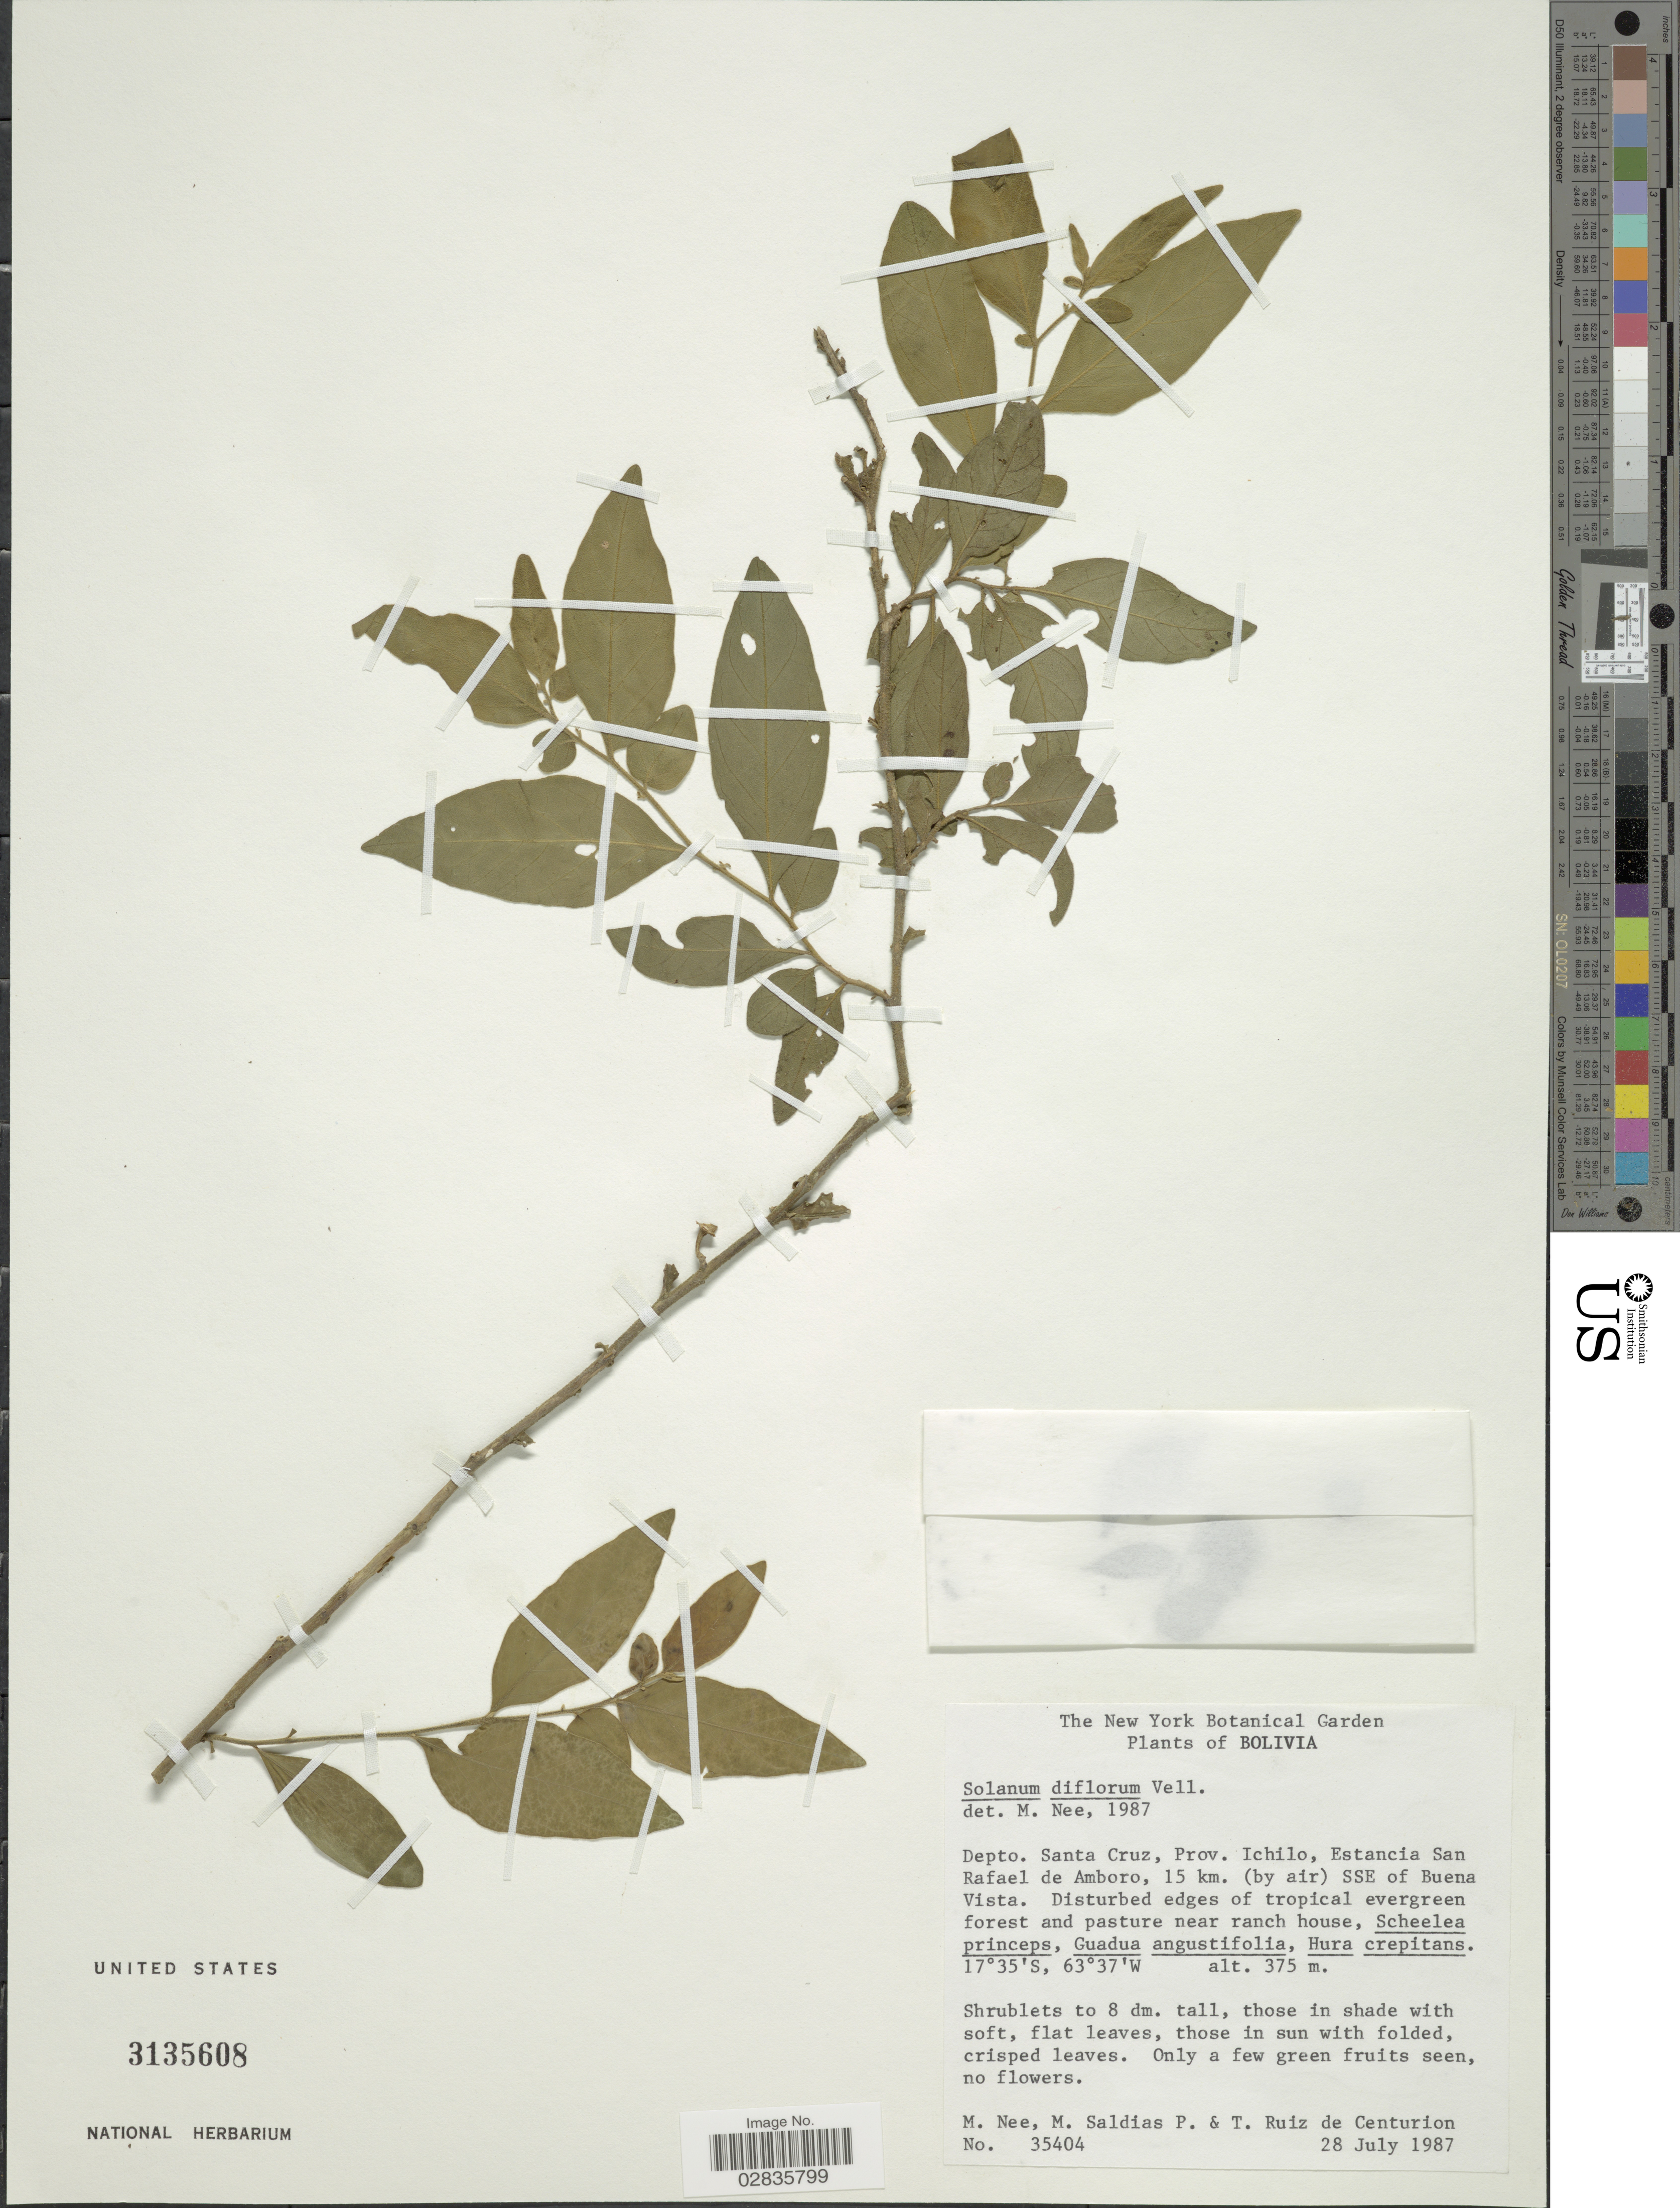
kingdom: Plantae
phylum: Tracheophyta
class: Magnoliopsida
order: Solanales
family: Solanaceae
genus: Solanum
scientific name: Solanum diflorum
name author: Vell.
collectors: M. Nee, M. Saldias P. & T. De Centurion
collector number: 35404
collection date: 1987-07-28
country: Bolivia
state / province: Santa Cruz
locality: Depto. Santa Cruz, Prov. Ichilo, Estancia San Rafael de Amboro, 15 km. (by air) SSE of Buena Vista.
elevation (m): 375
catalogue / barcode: US 3135608